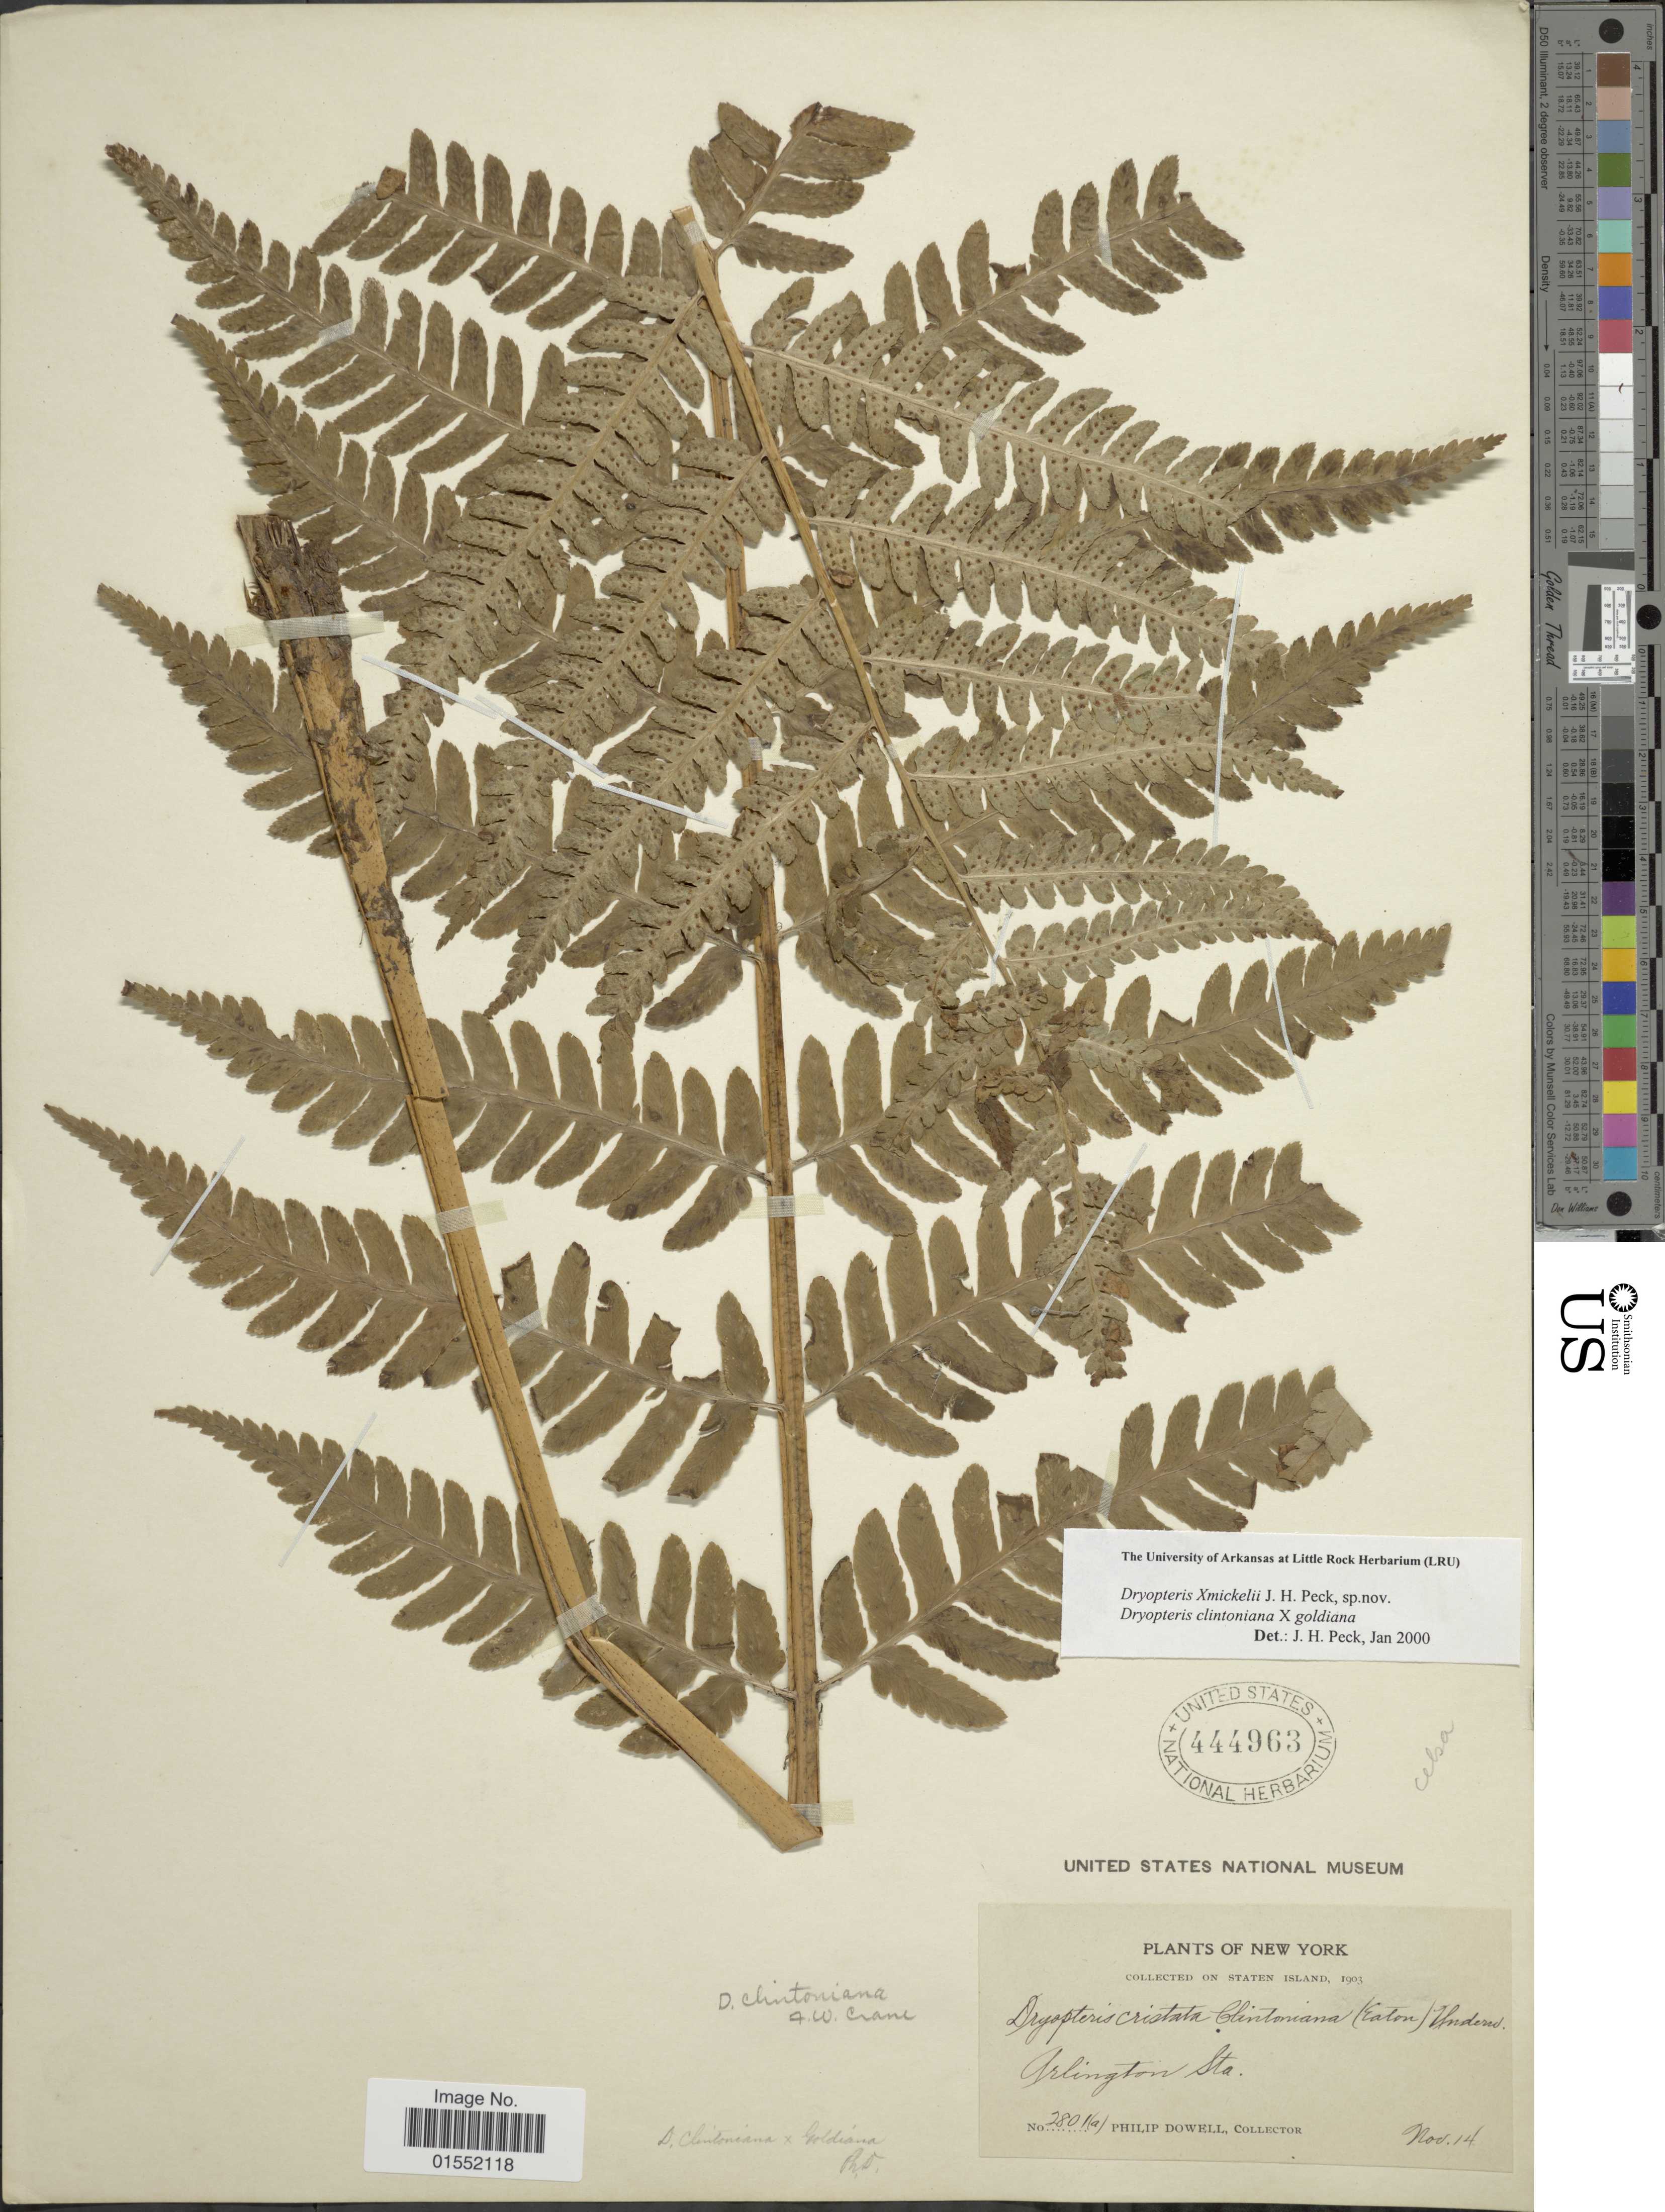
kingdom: Plantae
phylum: Tracheophyta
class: Polypodiopsida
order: Polypodiales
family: Dryopteridaceae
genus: Dryopteris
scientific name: Dryopteris x mickelii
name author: J.H. Peck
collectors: P. Dowell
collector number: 2801(a)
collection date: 1903-11-14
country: United States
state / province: New York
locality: On Staten Island, Arlington Sta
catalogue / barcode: US 444963